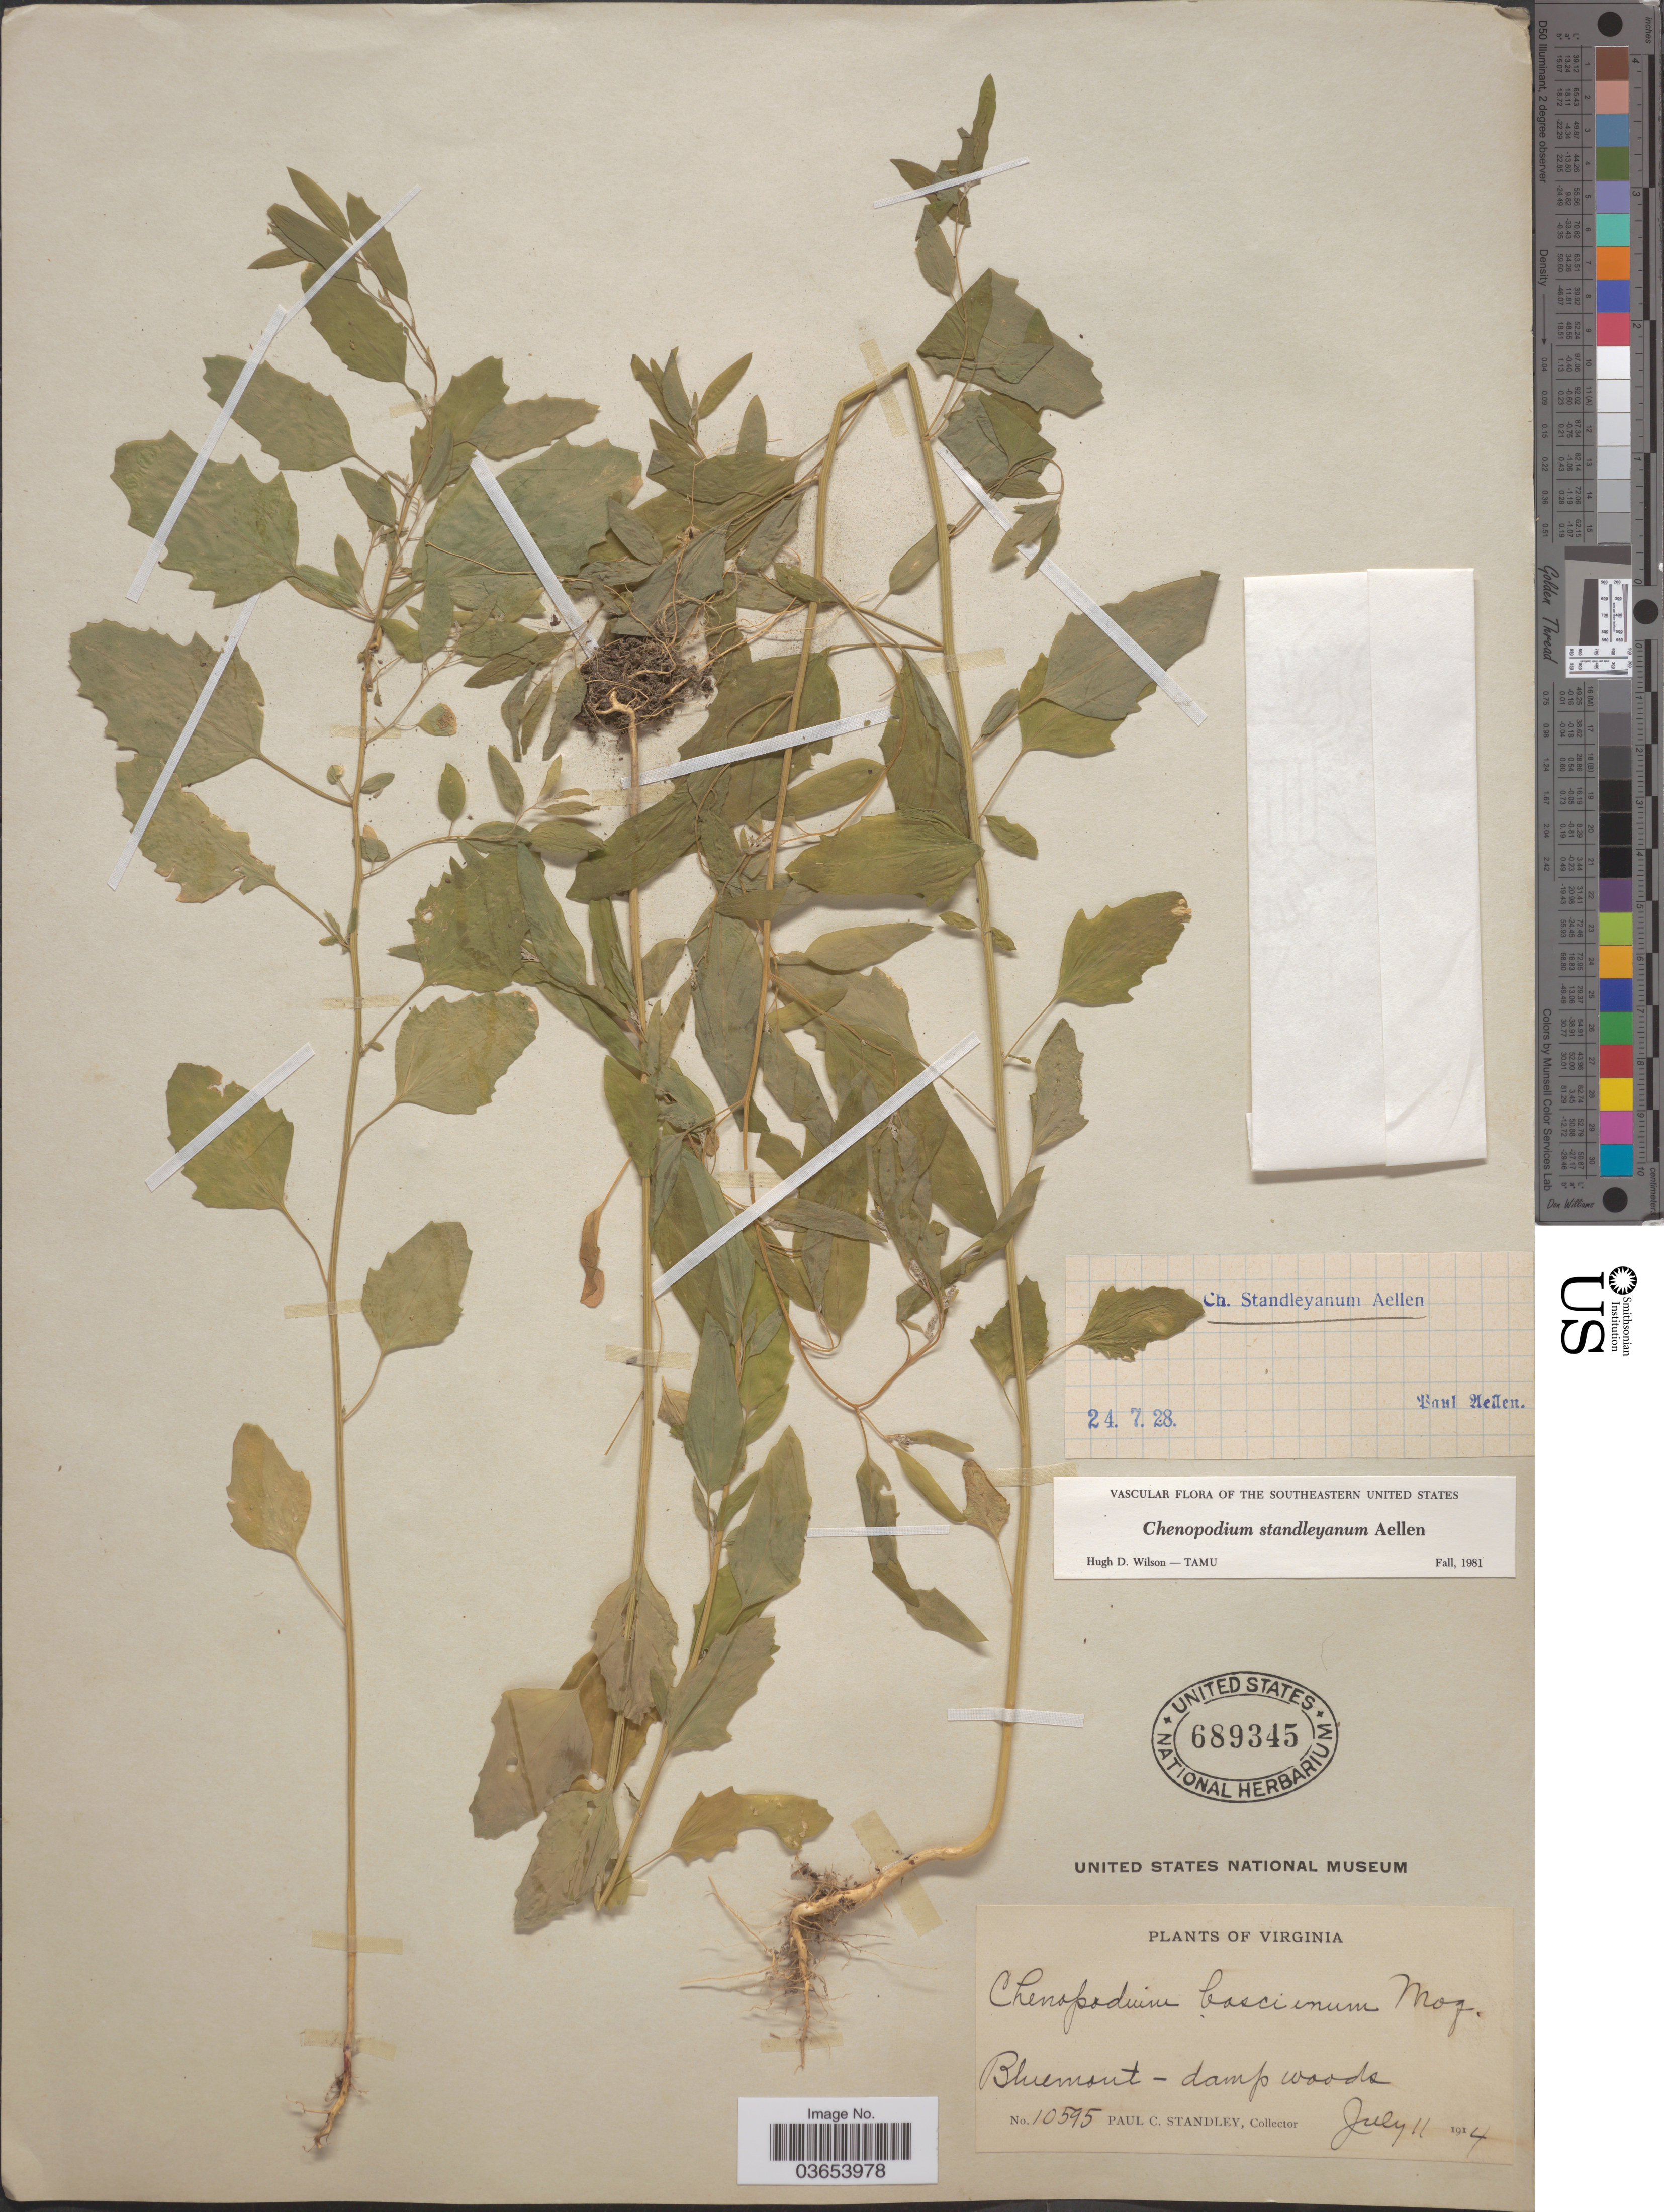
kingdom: Plantae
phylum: Tracheophyta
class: Magnoliopsida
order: Caryophyllales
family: Amaranthaceae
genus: Chenopodium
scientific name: Chenopodium standleyanum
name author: Aellen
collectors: P. C. Standley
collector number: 10595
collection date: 1914-07-11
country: United States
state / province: Virginia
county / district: Loudoun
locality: Bluemont.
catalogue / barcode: US 689345